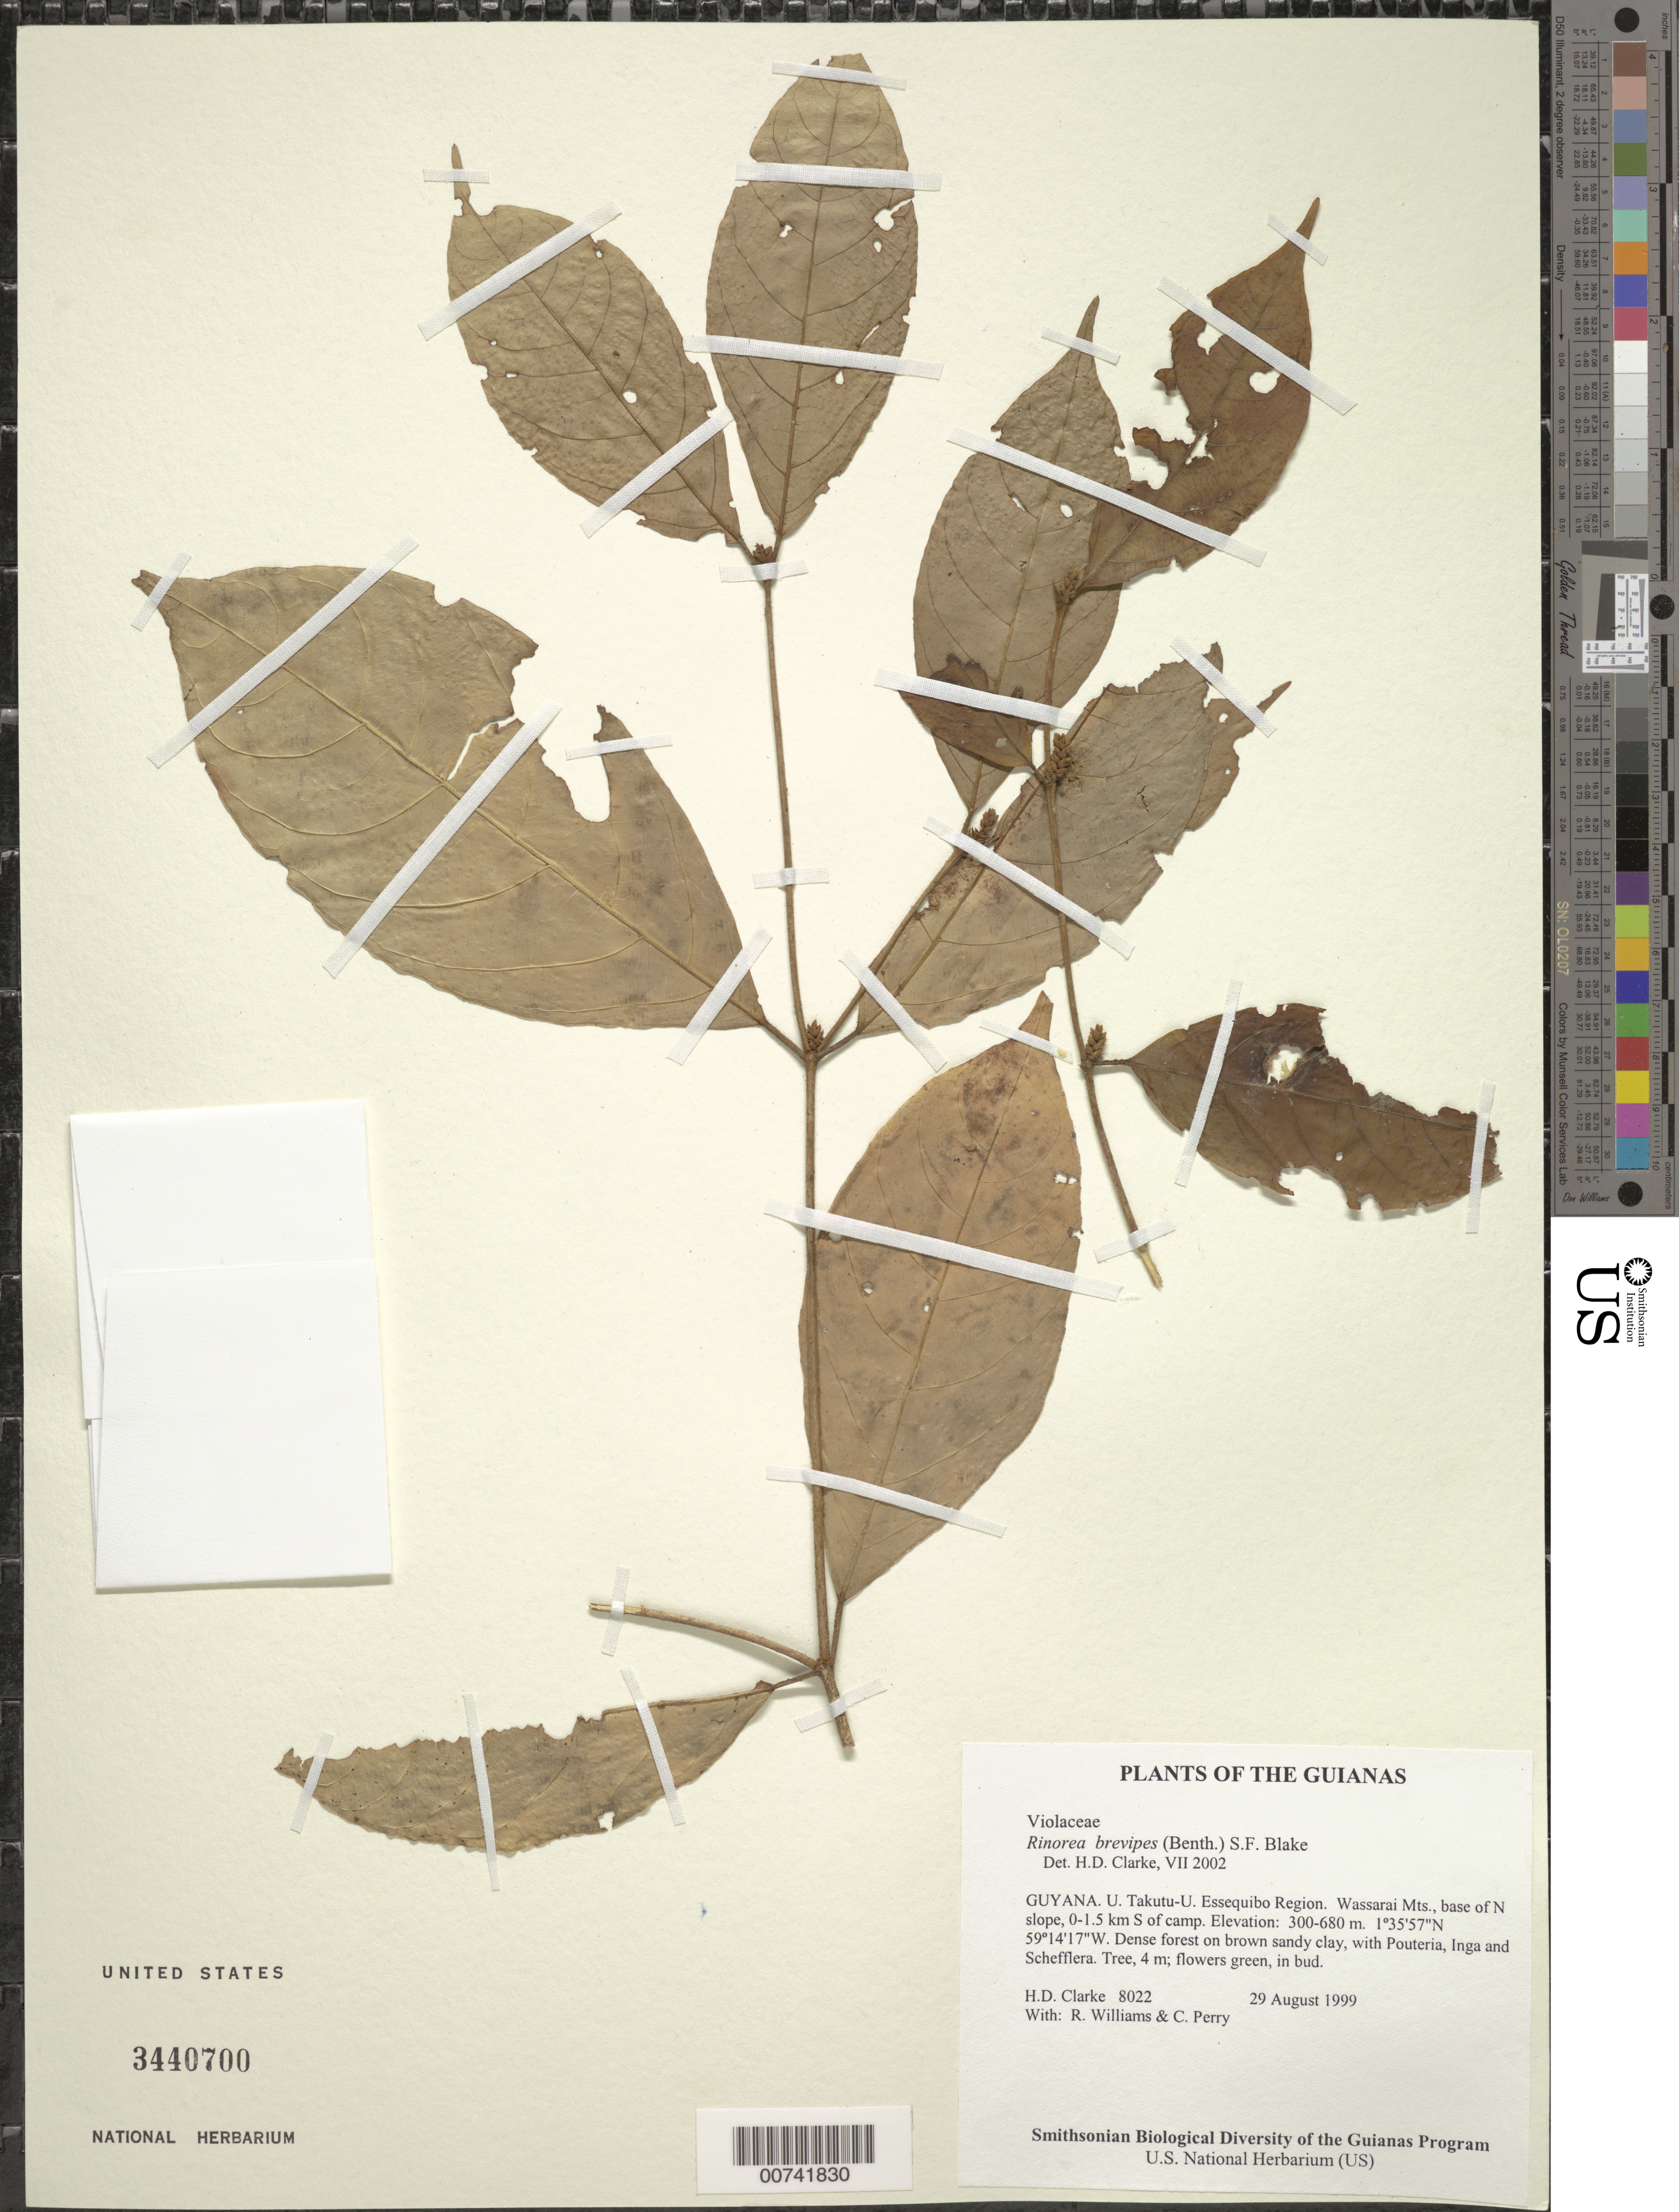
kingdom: Plantae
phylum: Tracheophyta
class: Magnoliopsida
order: Malpighiales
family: Violaceae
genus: Rinorea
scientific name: Rinorea pubiflora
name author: (Benth.) Sprague & Sandwith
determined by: Hoyos-Gomez, S. E.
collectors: H. D. Clarke, R. Williams & C. Perry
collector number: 8022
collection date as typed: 29 August 1999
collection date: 1999-08-29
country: Guyana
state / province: U. Takutu-U. Essequibo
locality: Wassarai Mts., base of N slope, 0-1.5 km S of camp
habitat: Dense forest on brown sandy clay, with Pouteria, Inga and Schefflera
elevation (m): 300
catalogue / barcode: US 3440700